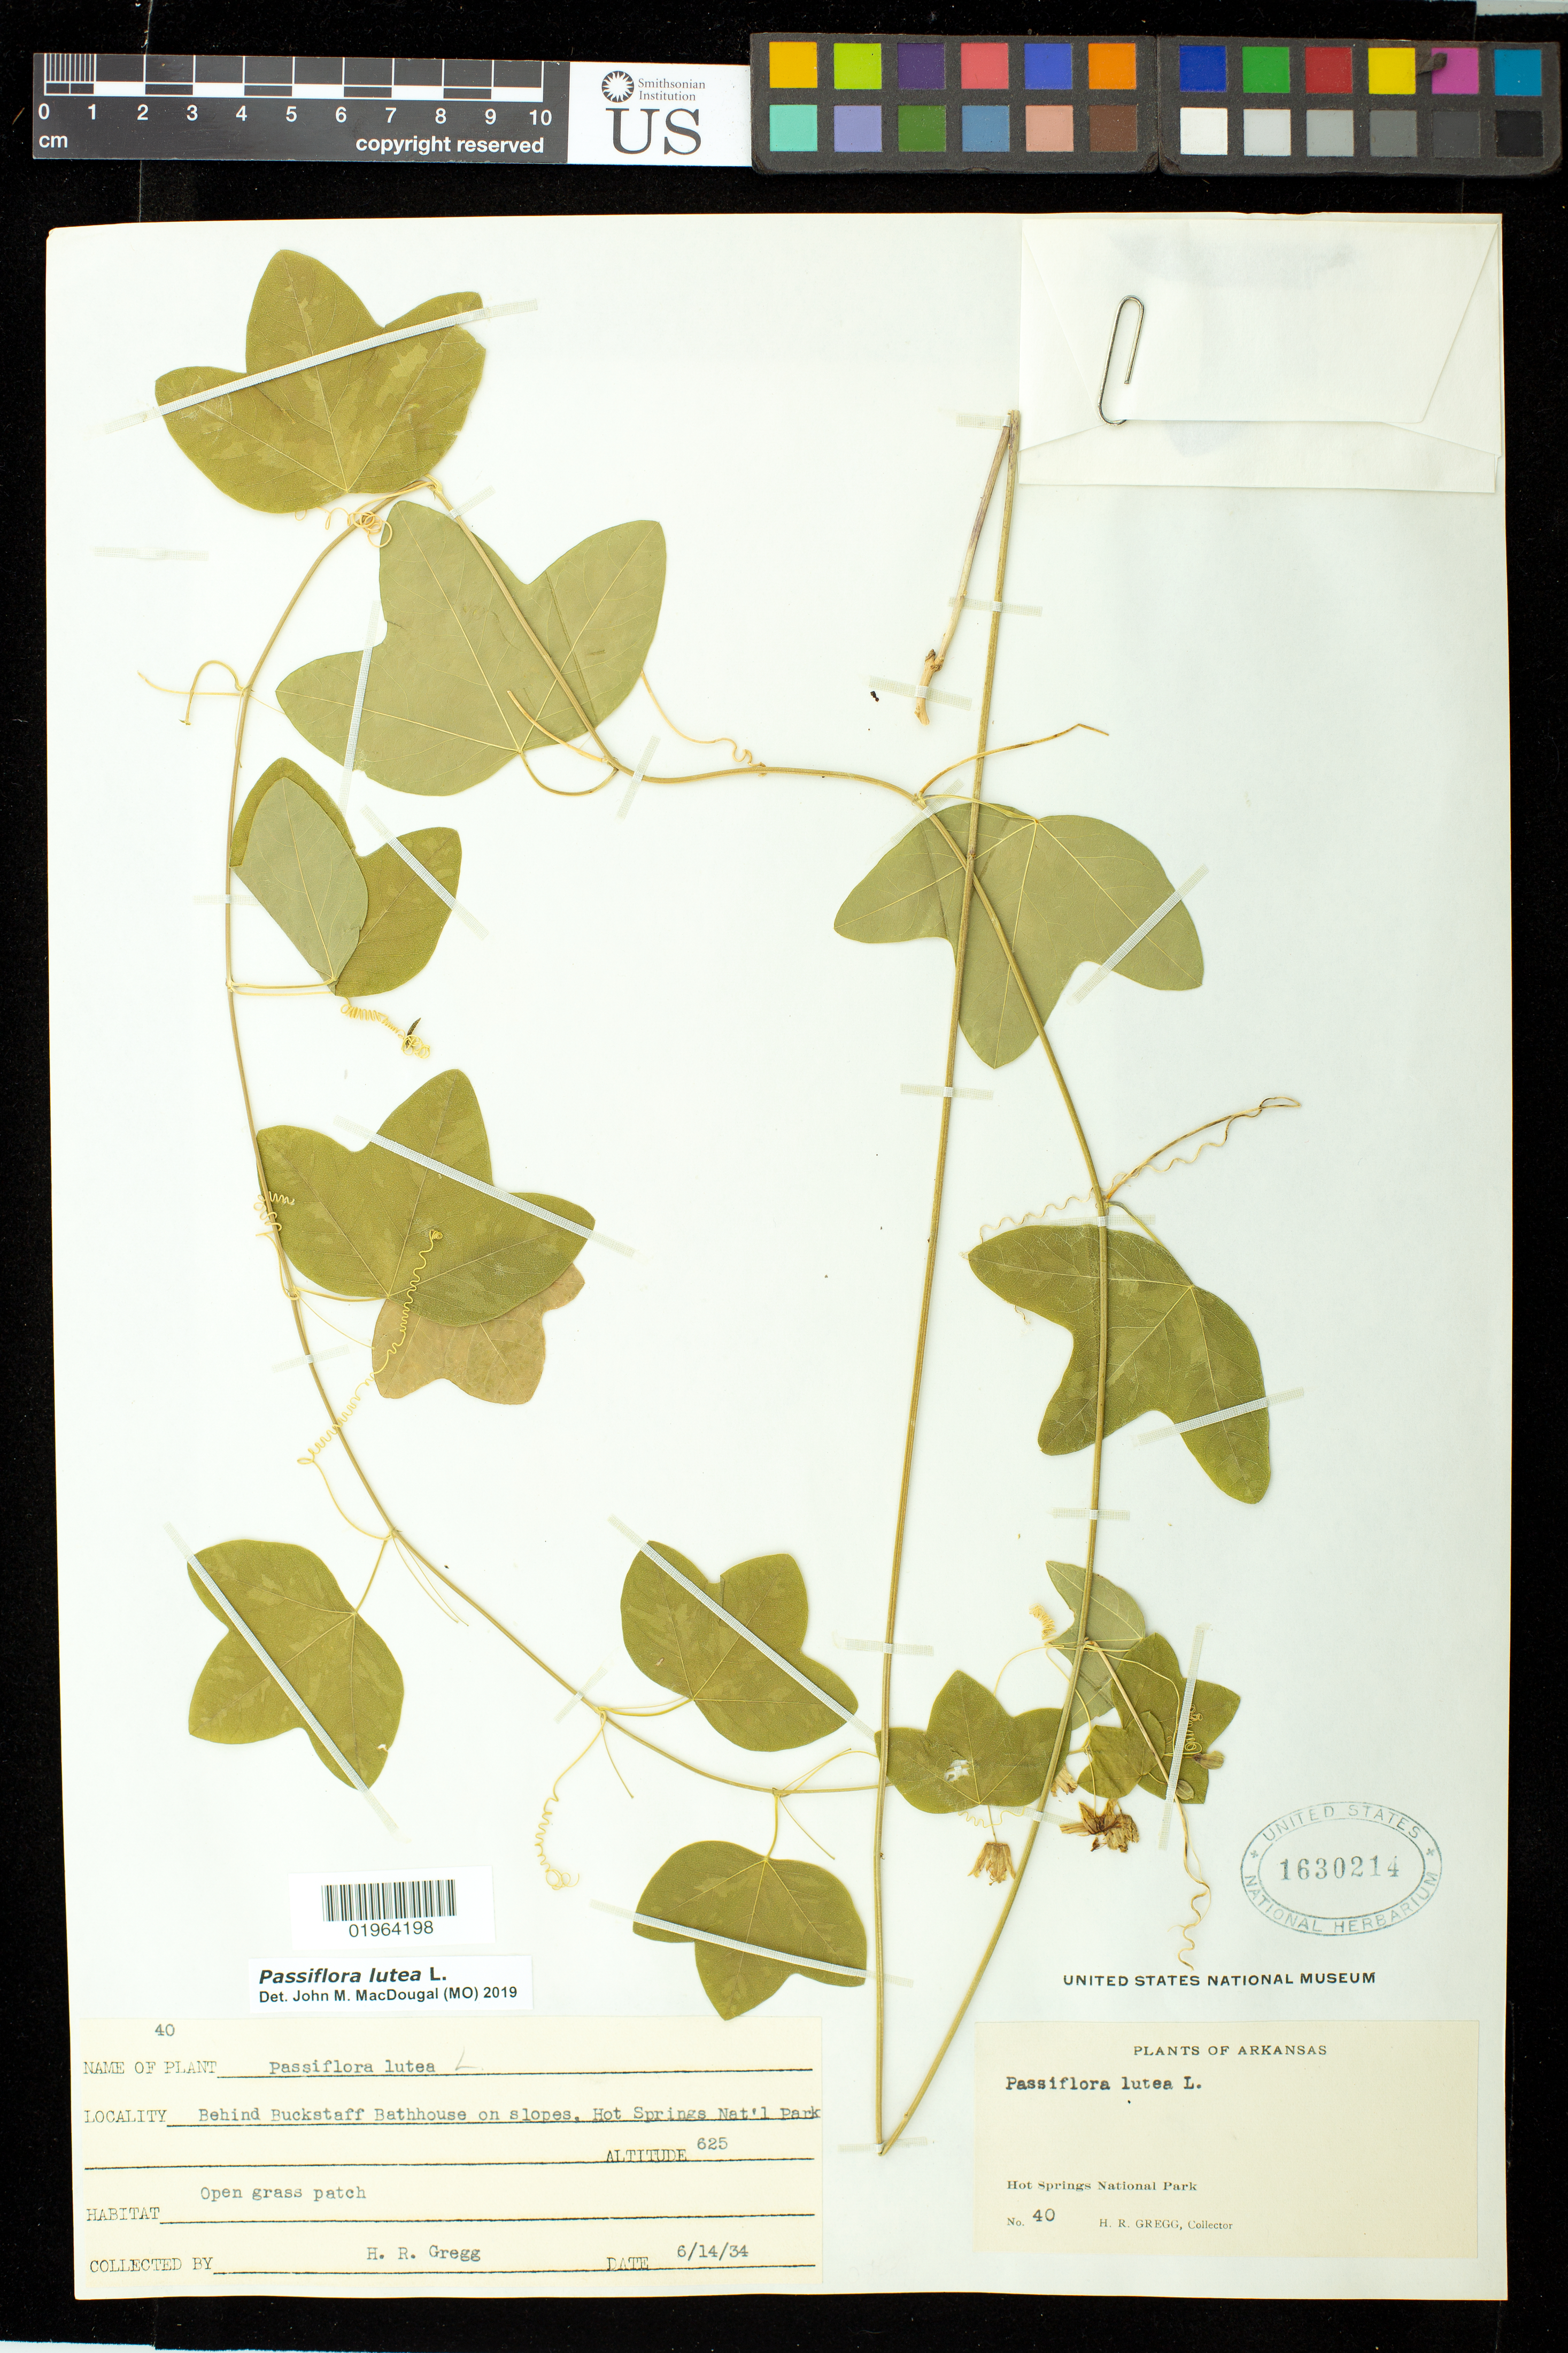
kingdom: Plantae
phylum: Tracheophyta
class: Magnoliopsida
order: Malpighiales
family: Passifloraceae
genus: Passiflora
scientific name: Passiflora lutea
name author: L.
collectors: H. Gregg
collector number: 40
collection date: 1934-06-14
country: United States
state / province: Arkansas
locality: Behind Buckstaff Bathhouse on slopes. Hot Springs Natural Park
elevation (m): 190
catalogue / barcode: US 1630214